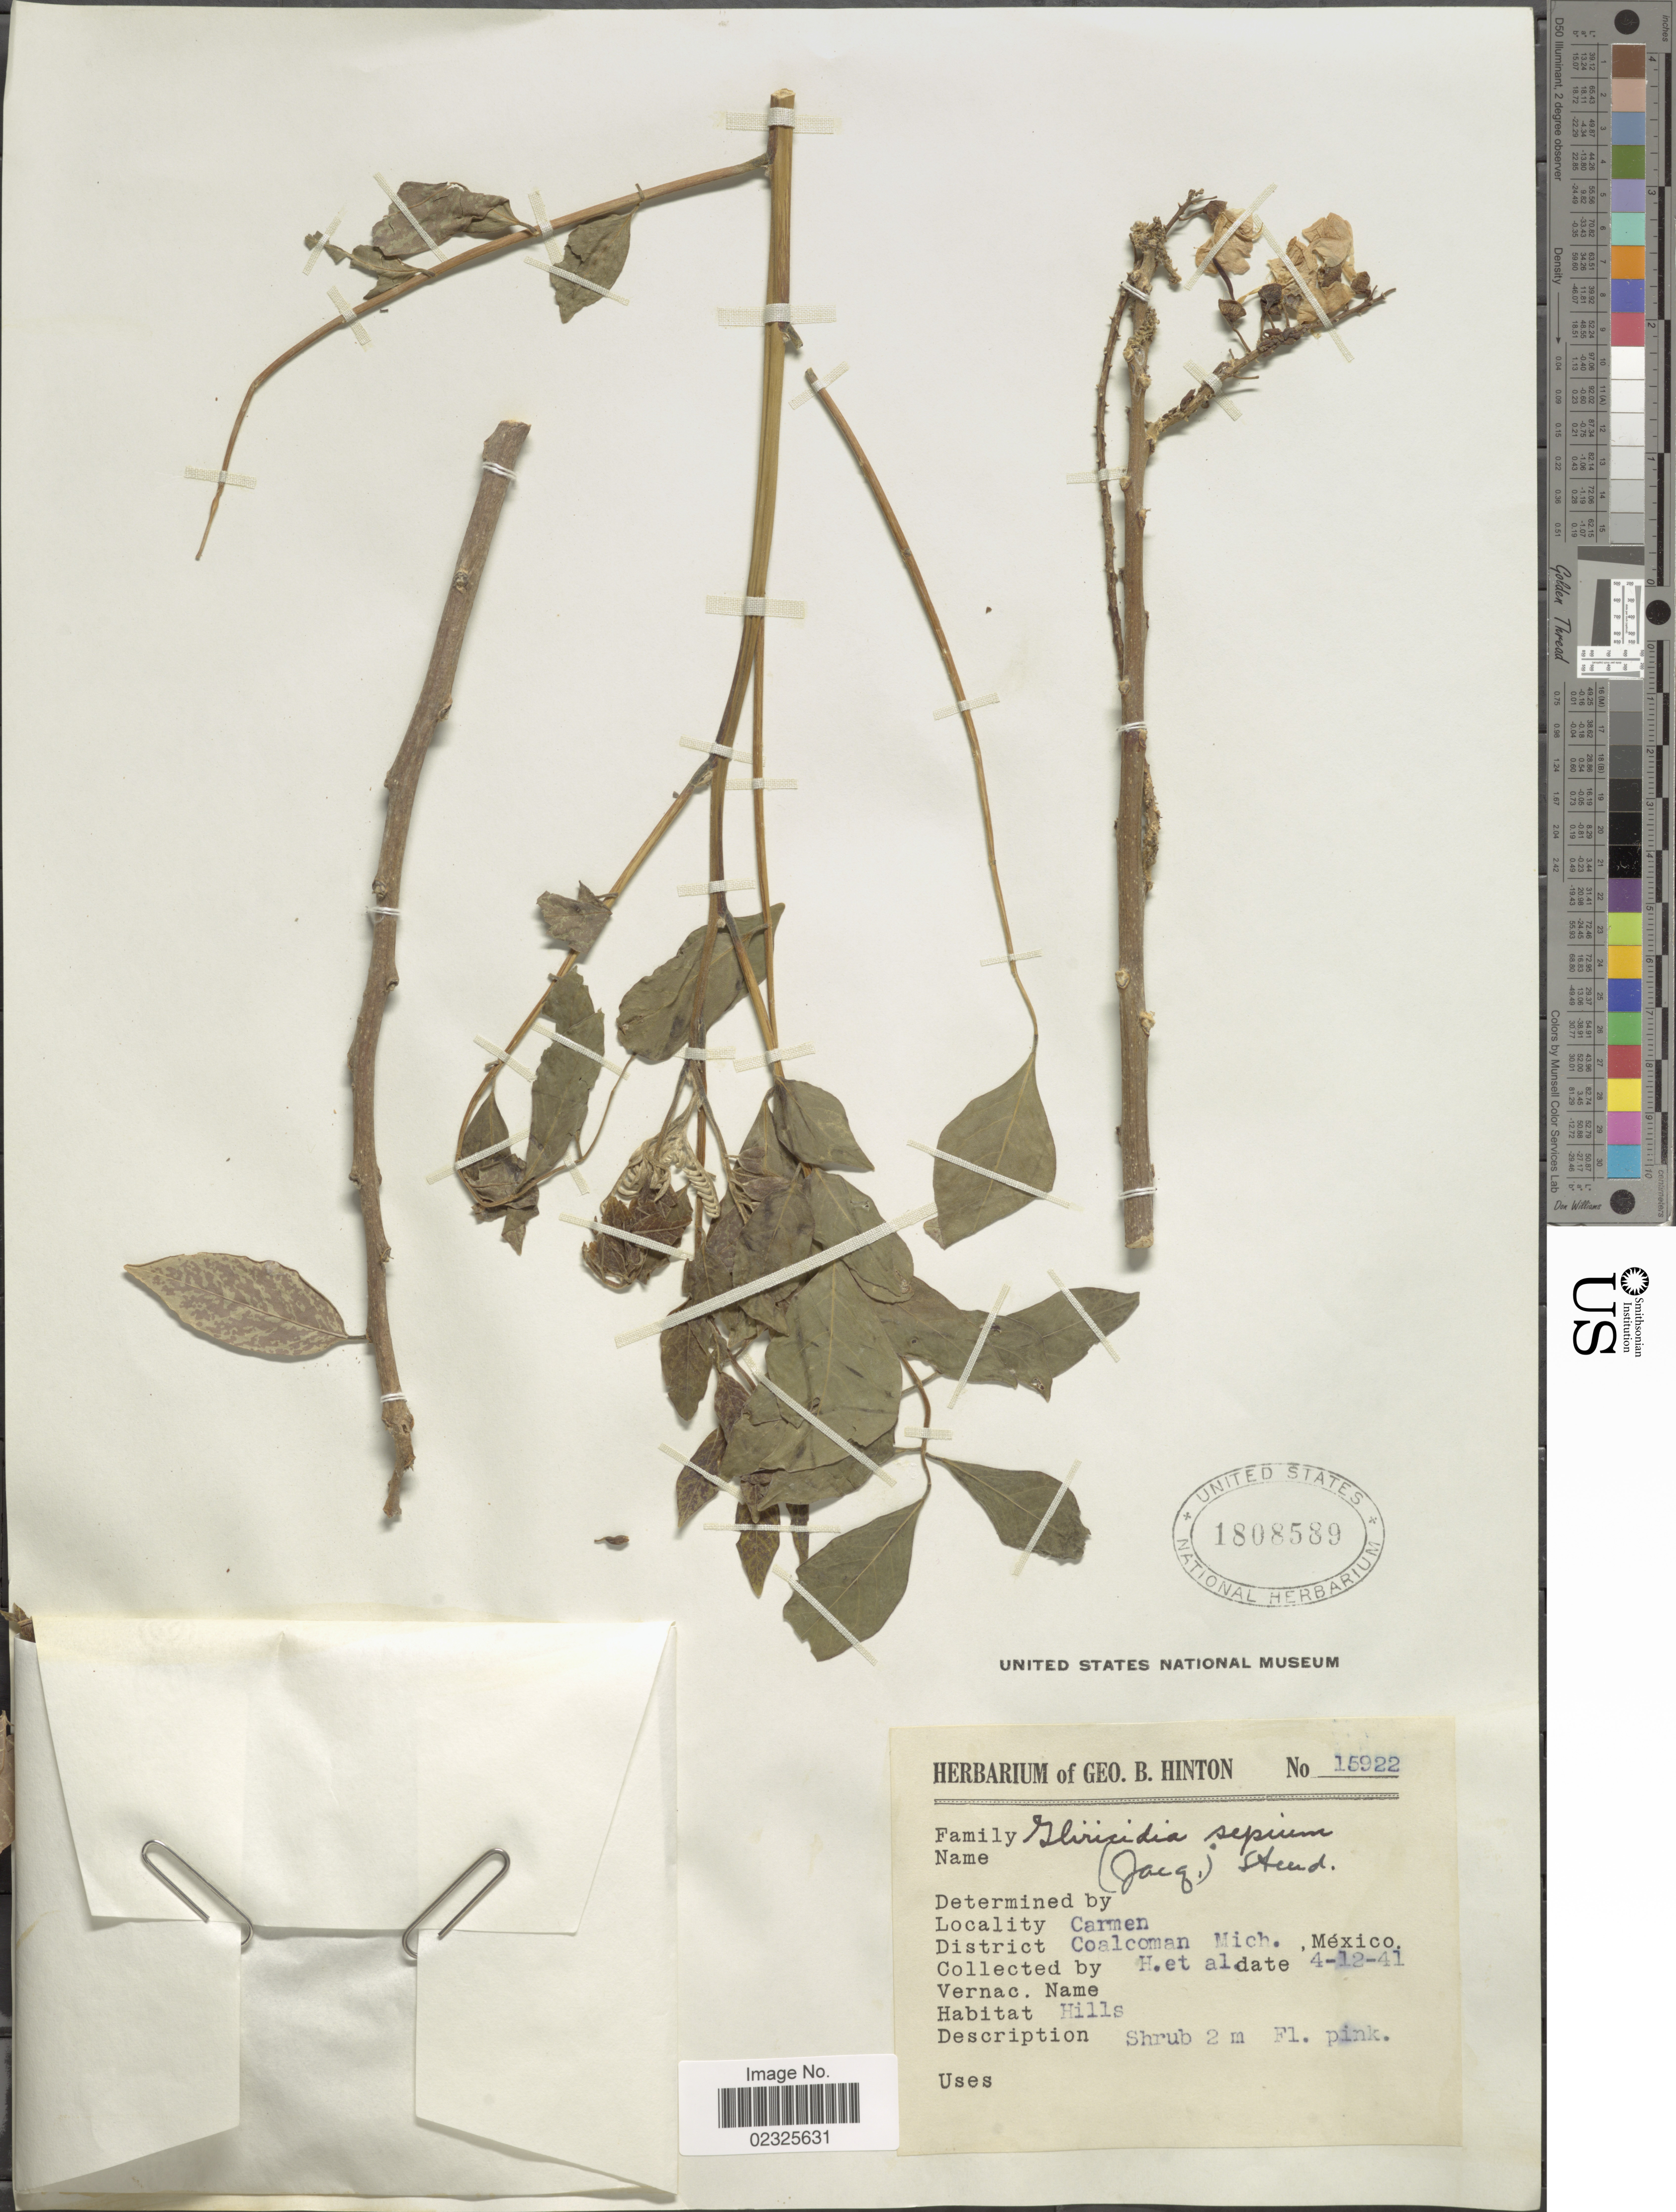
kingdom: Plantae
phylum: Tracheophyta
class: Magnoliopsida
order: Fabales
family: Fabaceae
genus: Gliricidia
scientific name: Gliricidia sepium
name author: (Jacq.) Kunth ex Walp.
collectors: G. B. Hinton & et al.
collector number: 15922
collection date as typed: Transcribed d/m/y: 12/4/41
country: Mexico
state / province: Michoacán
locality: Carmen, District Coalcoman, Mich.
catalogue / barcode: US 1808589